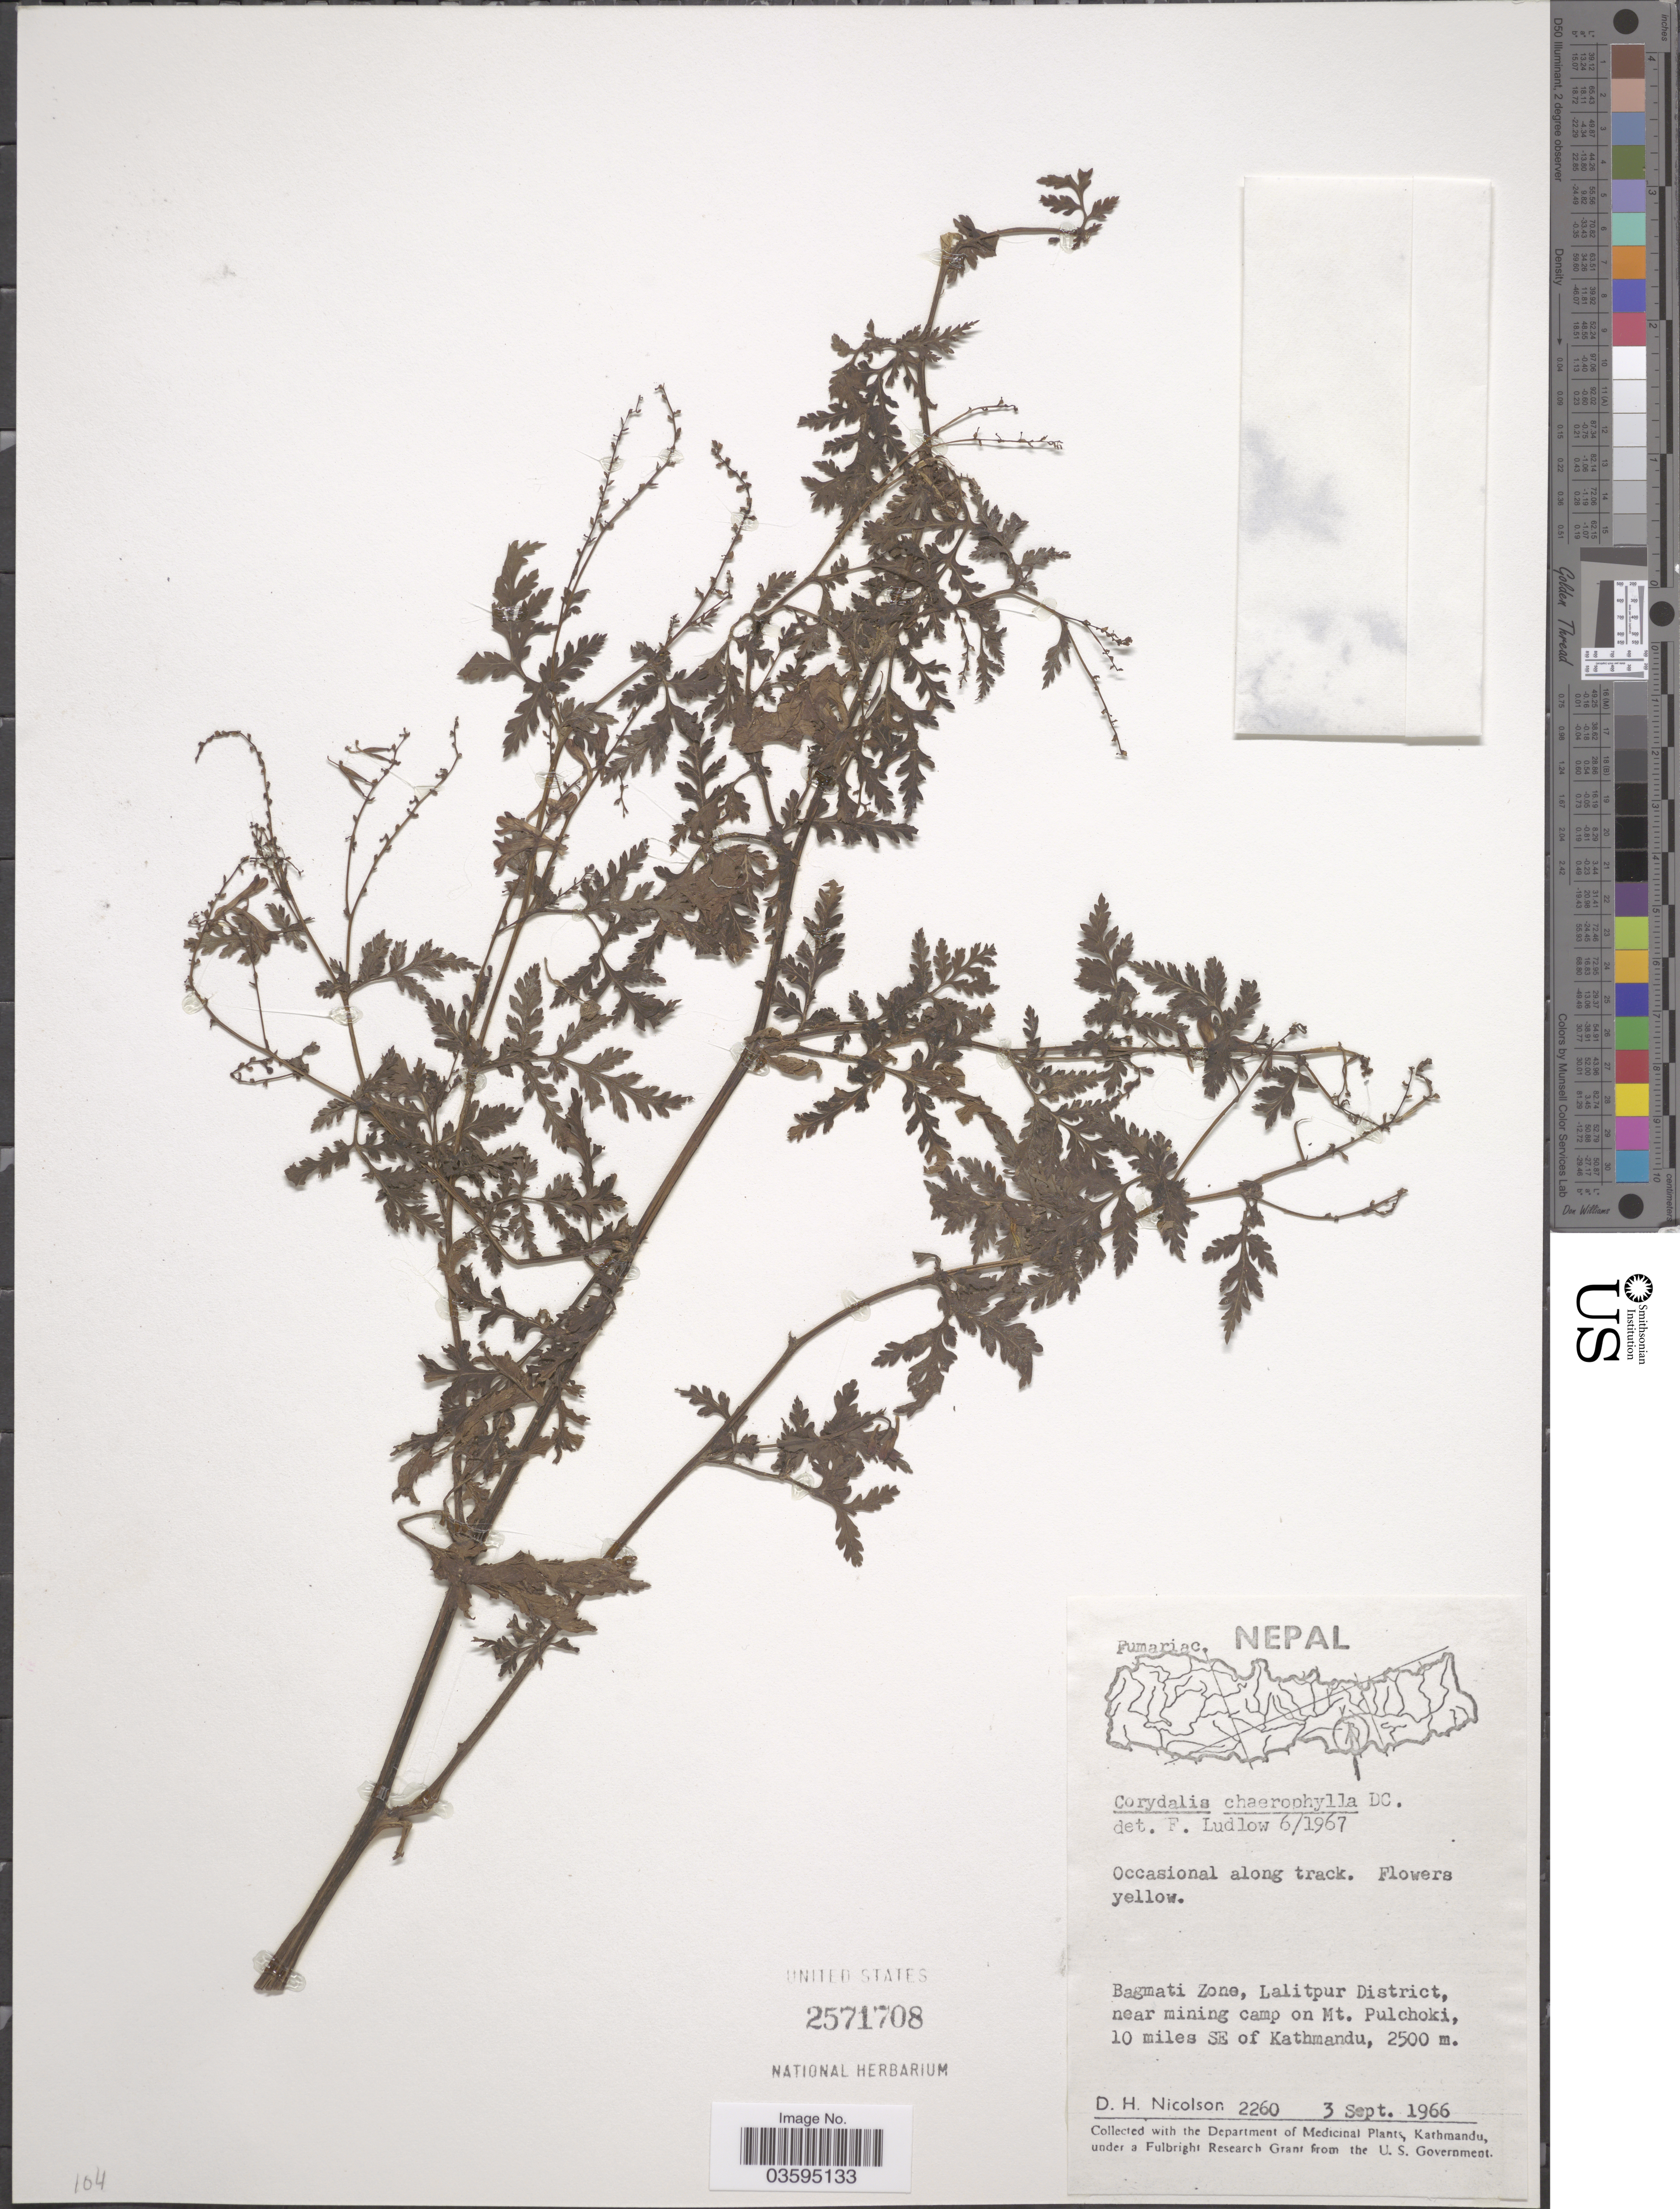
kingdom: Plantae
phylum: Tracheophyta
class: Magnoliopsida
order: Ranunculales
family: Papaveraceae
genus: Corydalis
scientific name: Corydalis chaerophylla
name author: DC.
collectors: D. H. Nicolson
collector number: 2260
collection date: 1966-09-03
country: Nepal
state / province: Bagmati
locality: Bagmati Zone, Lalitpur District, near mining camp on Mt. Pulchoki, 10 miles SE of Kathmandu.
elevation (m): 2500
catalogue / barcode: US 2571708